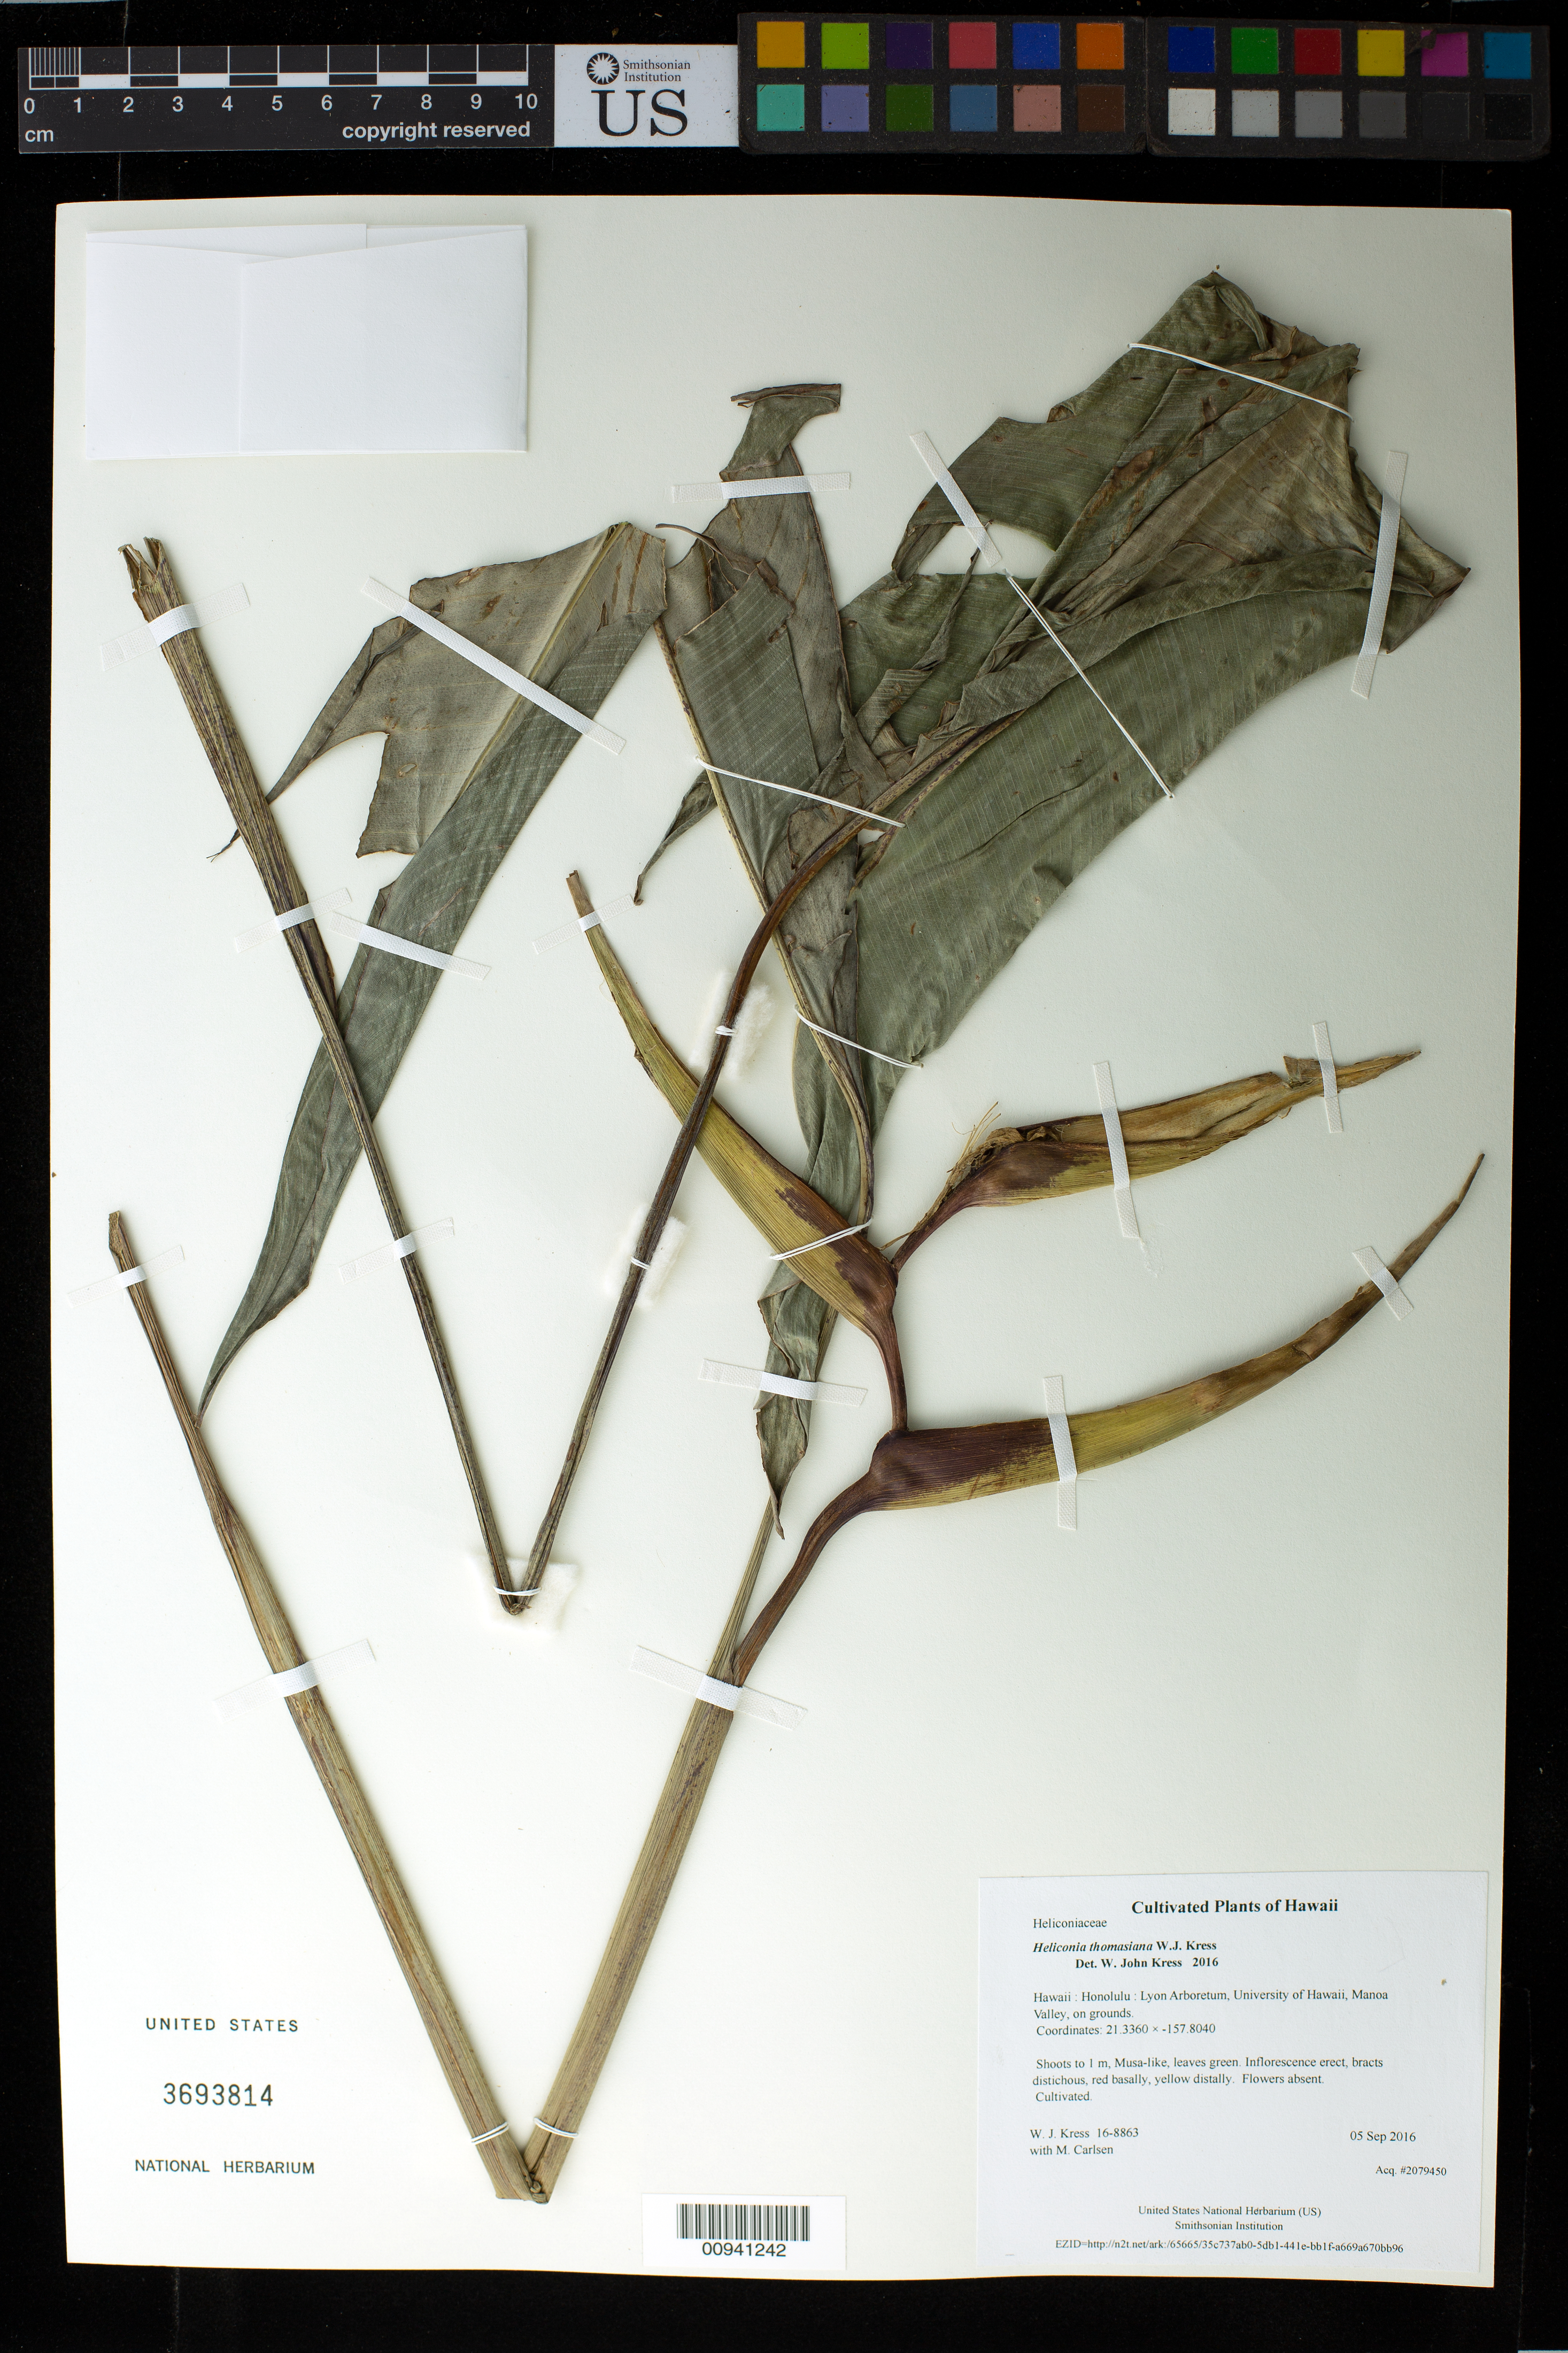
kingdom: Plantae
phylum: Tracheophyta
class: Liliopsida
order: Zingiberales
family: Heliconiaceae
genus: Heliconia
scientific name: Heliconia thomasiana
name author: W.J. Kress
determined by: Kress, W. J., (US), Smithsonian Institution - National Museum of Natural History (UNITED STATES)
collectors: W. J. Kress & M. M. Carlsen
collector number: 16-8863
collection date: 2016-09-05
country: United States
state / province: Hawaii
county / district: Honolulu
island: Oahu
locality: Lyon Arboretum, University of Hawaii, Manoa Valley, on grounds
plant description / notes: Frozen tissue stored in Biorepository at AG5NN10; dried tissue stored at AG5NN09.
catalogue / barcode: US 3693814